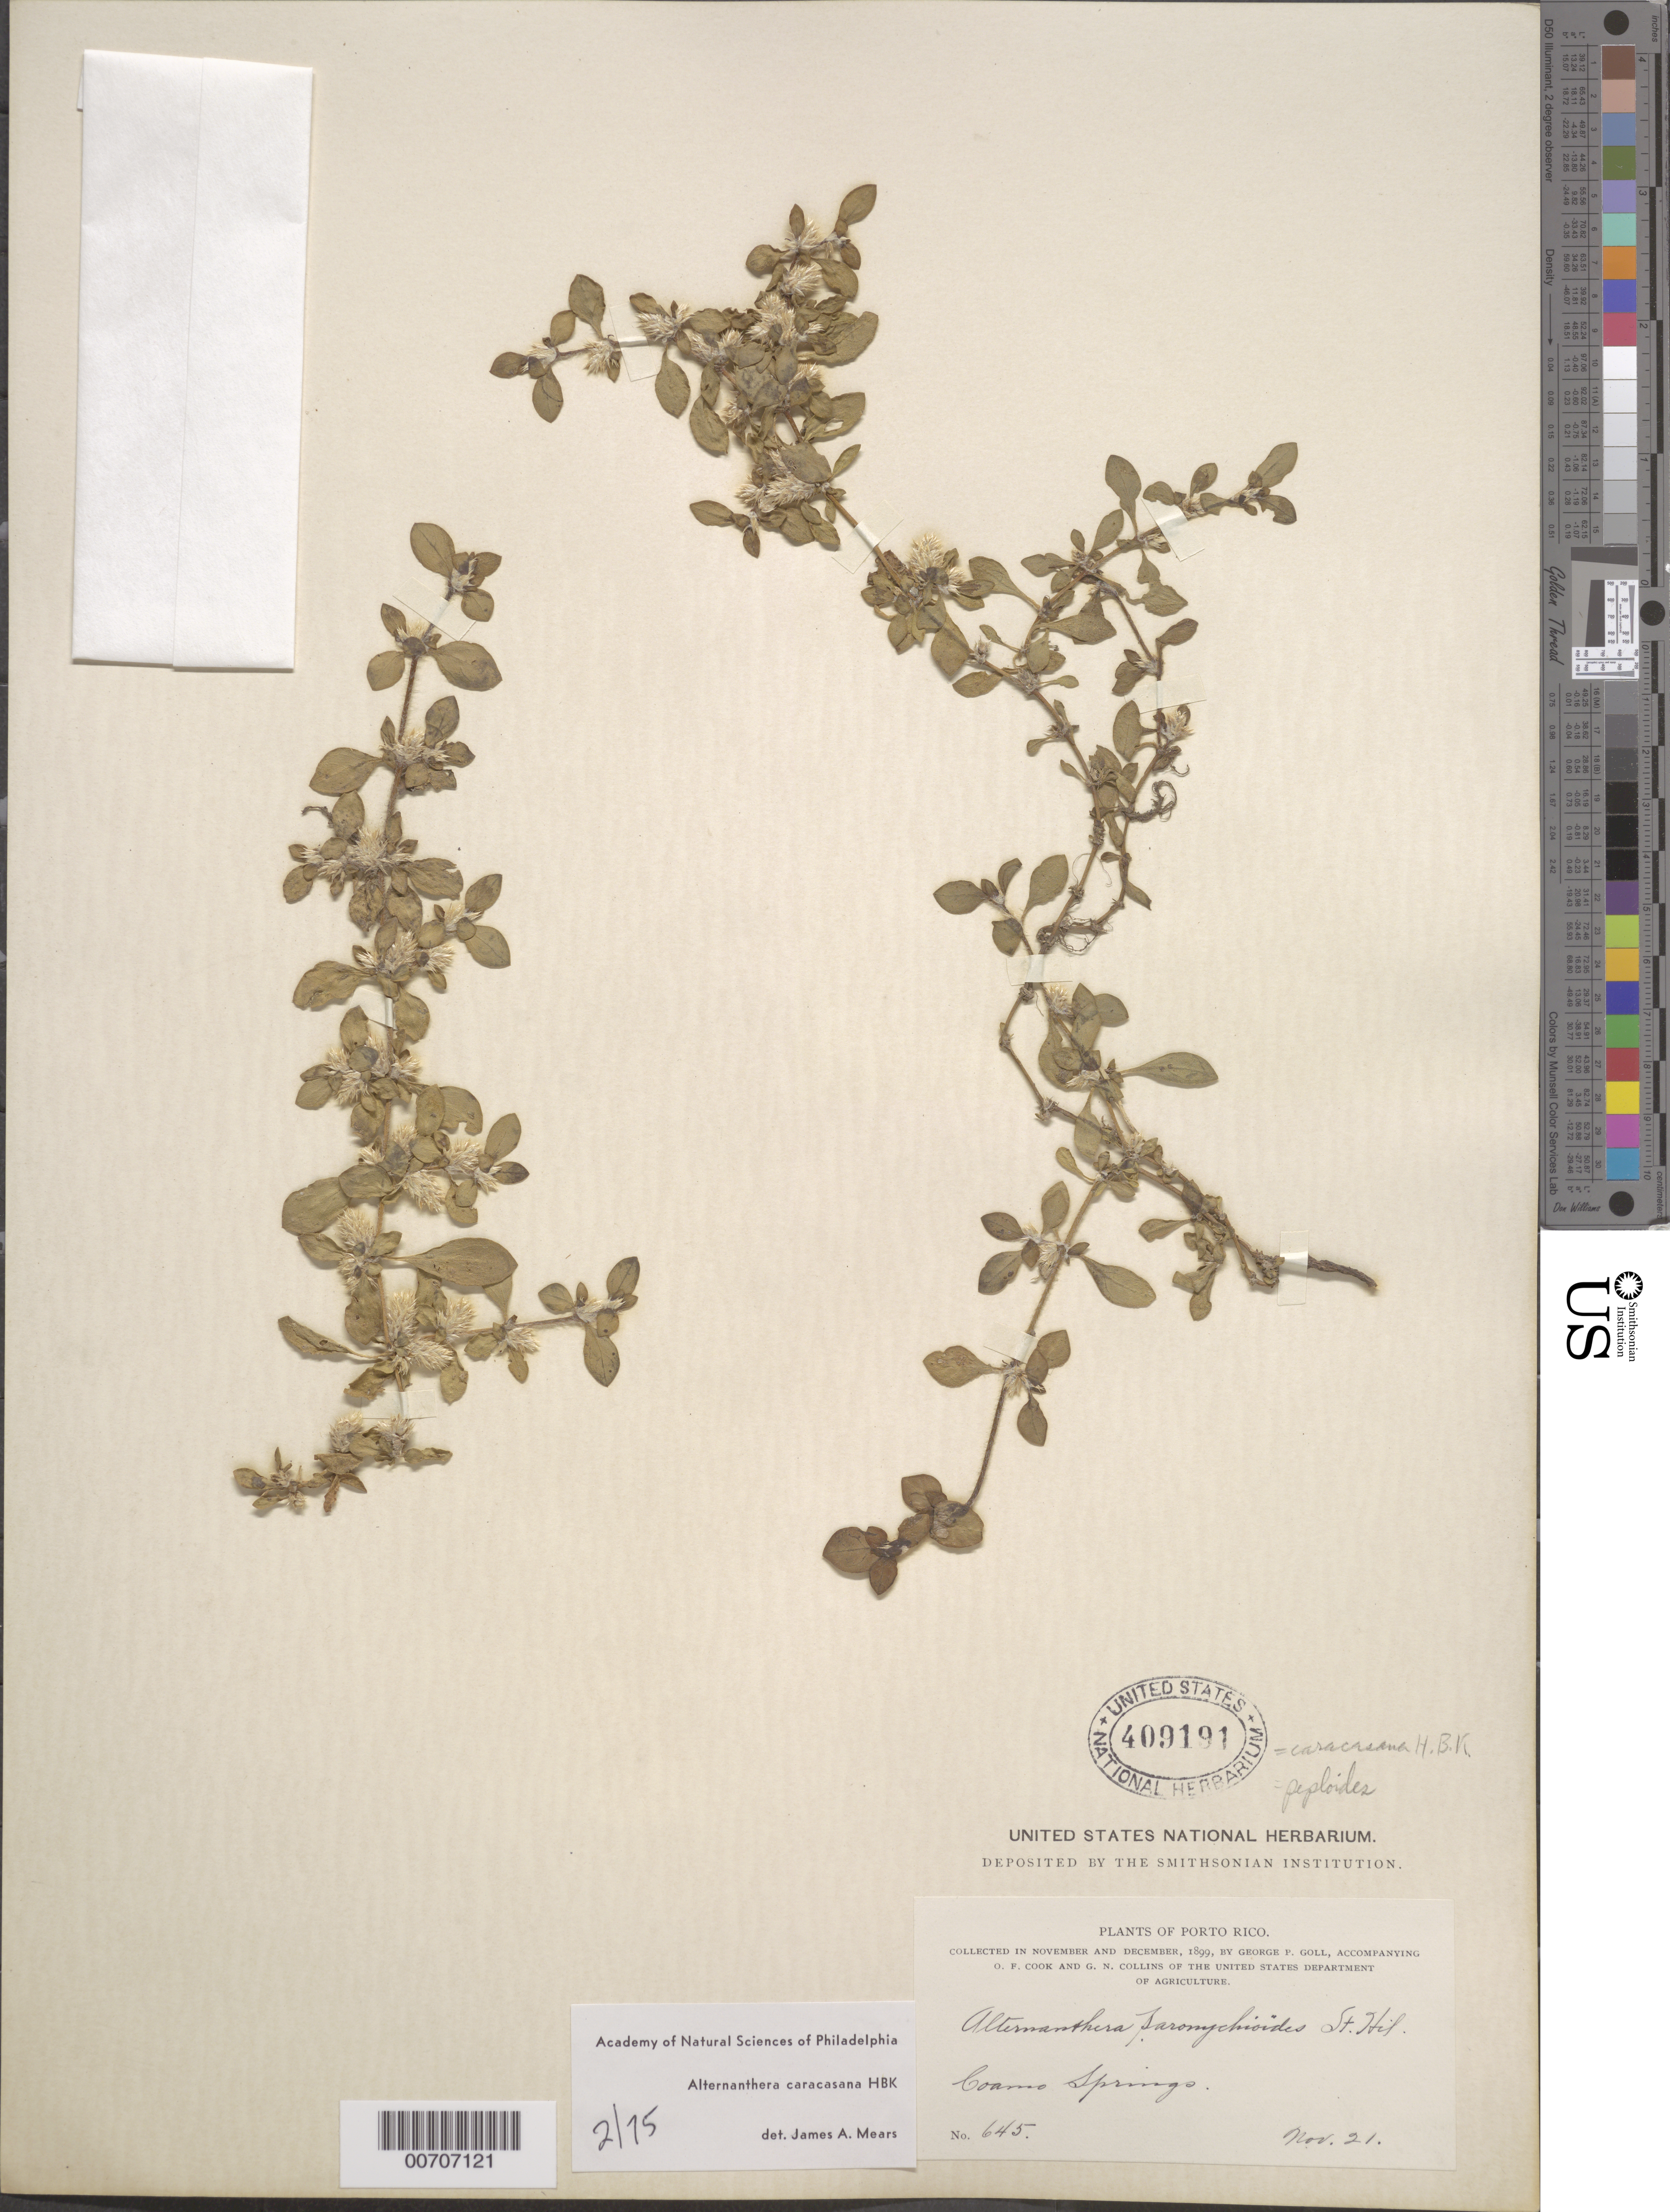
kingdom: Plantae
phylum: Tracheophyta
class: Magnoliopsida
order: Caryophyllales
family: Amaranthaceae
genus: Alternanthera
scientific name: Alternanthera caracasana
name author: Kunth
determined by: Mears, J. A., (PH), Academy of Natural Sciences of Philadelphia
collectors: G. Goll, O. F. Cook & G. Collins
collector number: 645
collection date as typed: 21 Nov 1899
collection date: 1899-11-21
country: Puerto Rico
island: Greater Antilles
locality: Coamo Springs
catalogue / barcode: US 409191